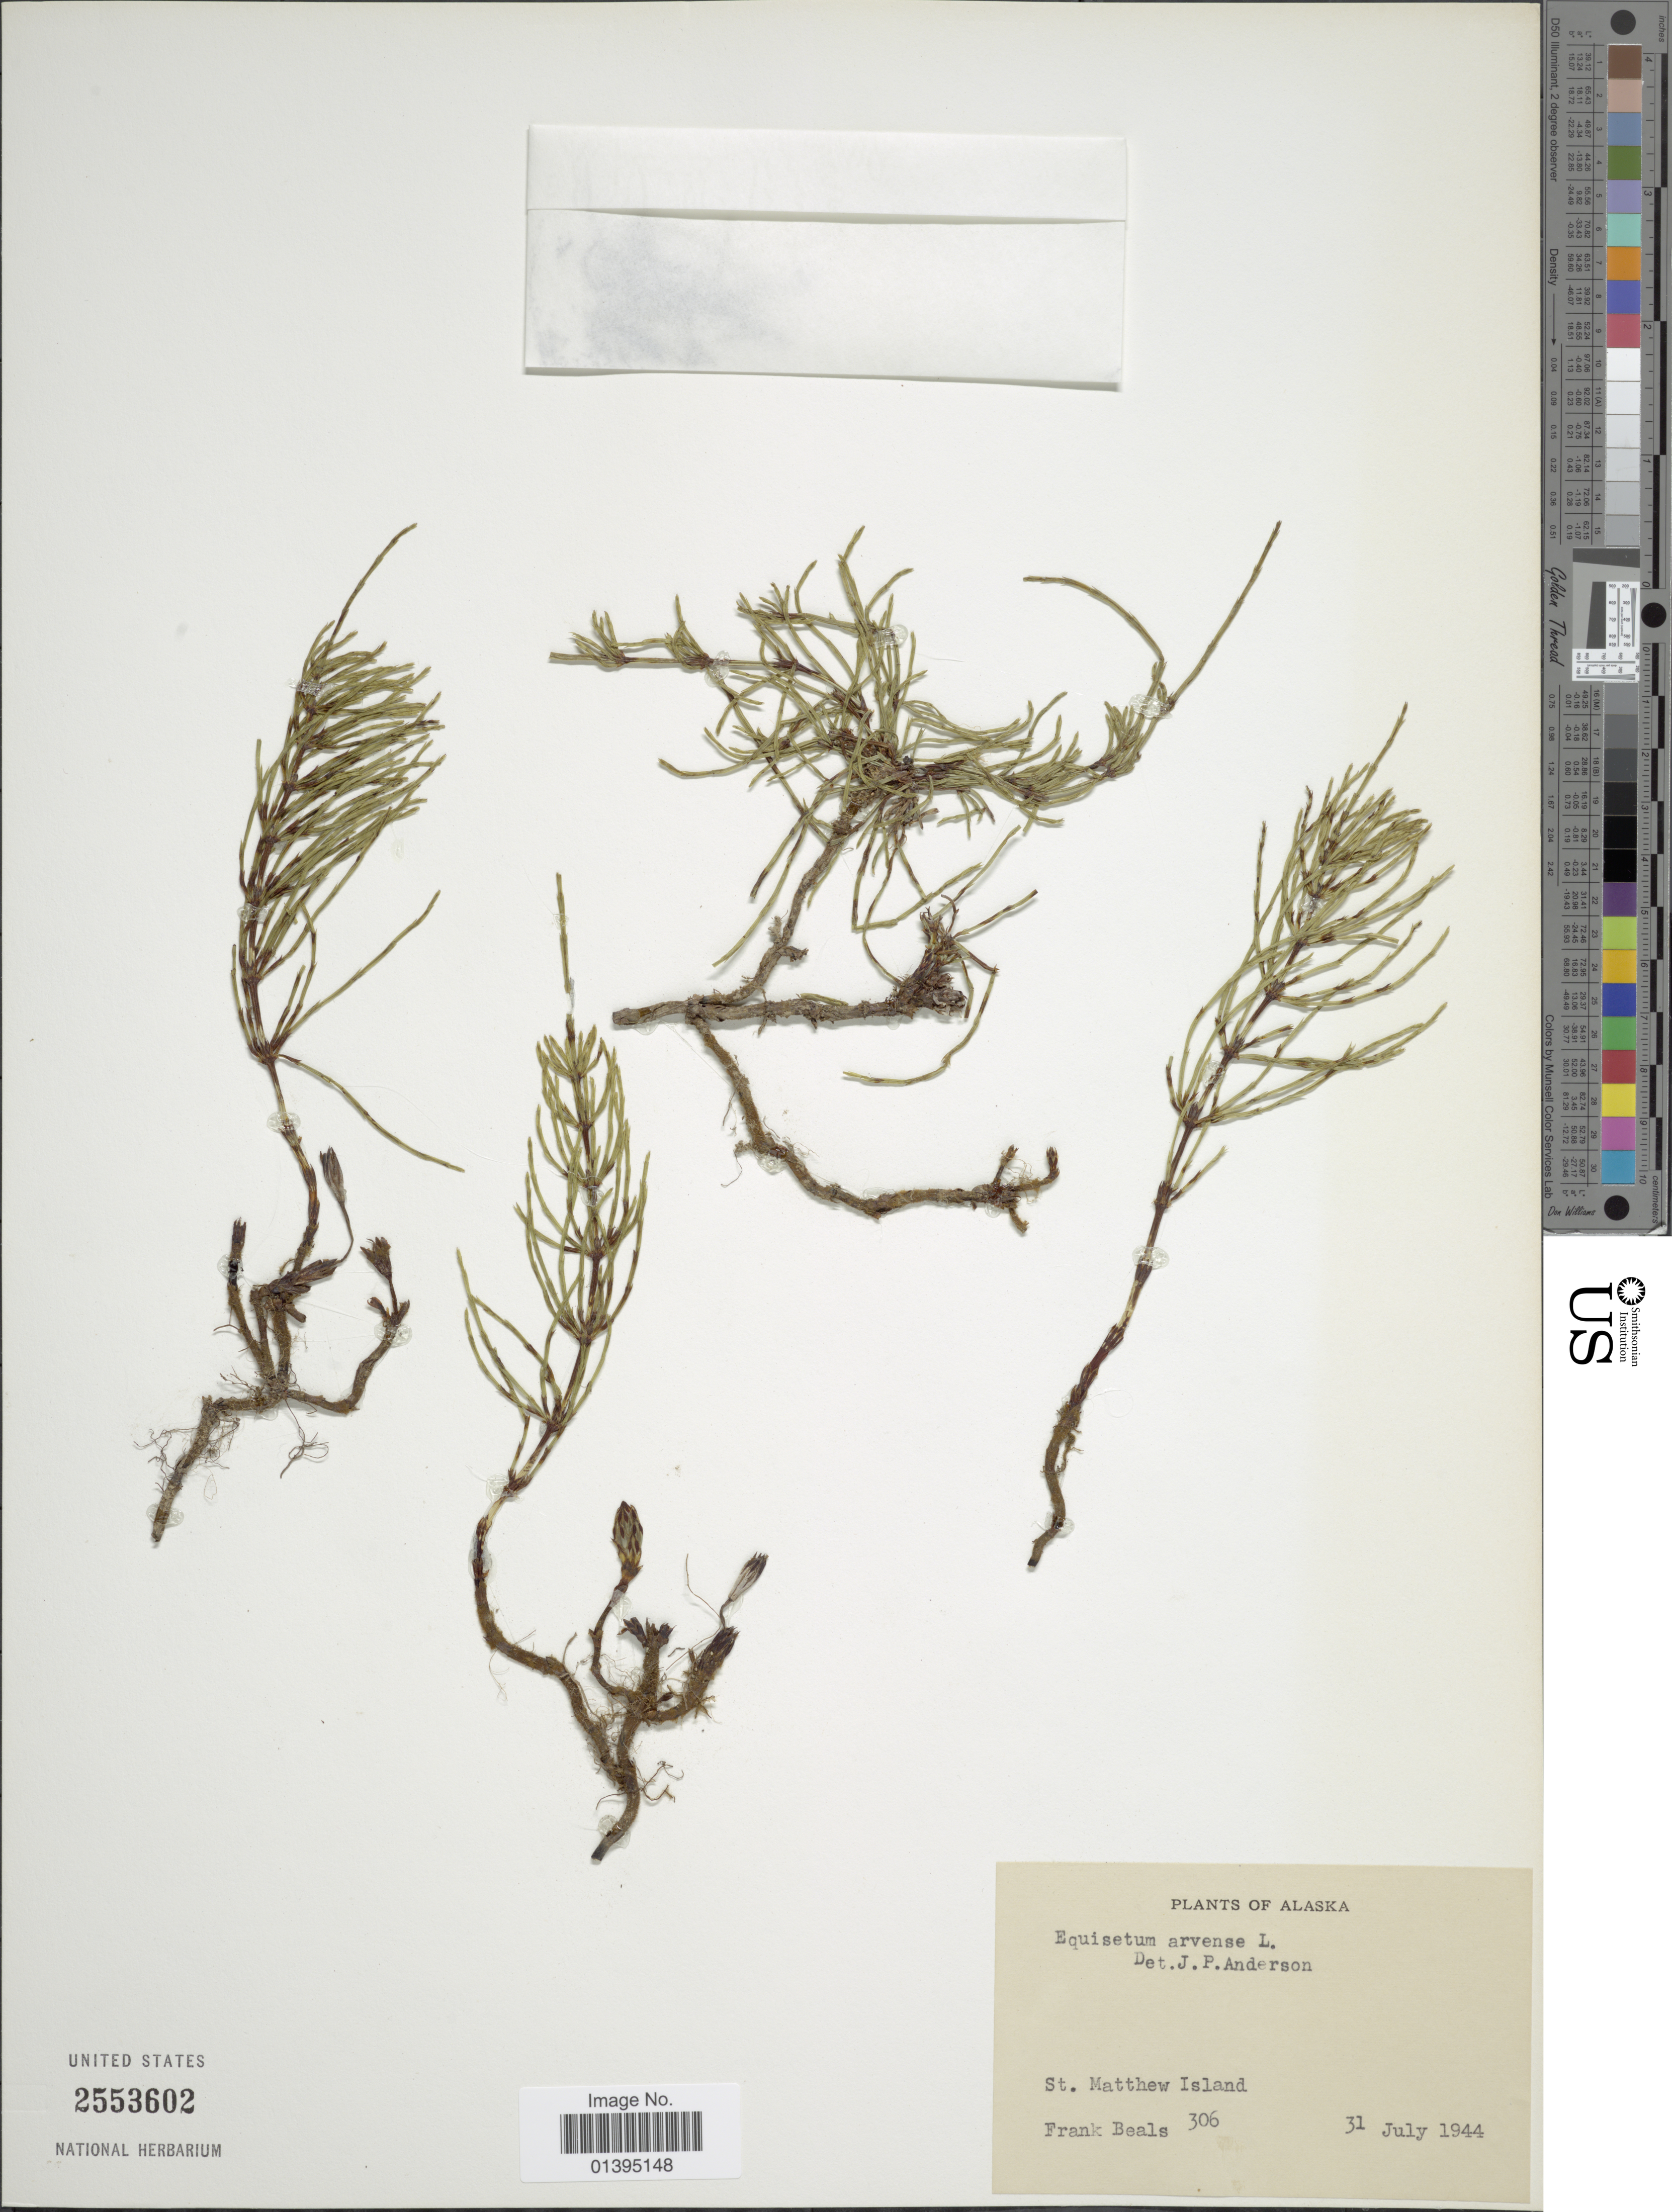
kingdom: Plantae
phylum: Tracheophyta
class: Polypodiopsida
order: Equisetales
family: Equisetaceae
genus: Equisetum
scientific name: Equisetum arvense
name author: L.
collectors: F. Beals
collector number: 306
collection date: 1944-07-31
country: United States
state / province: Alaska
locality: St. Matthew Island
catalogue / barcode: US 2553602